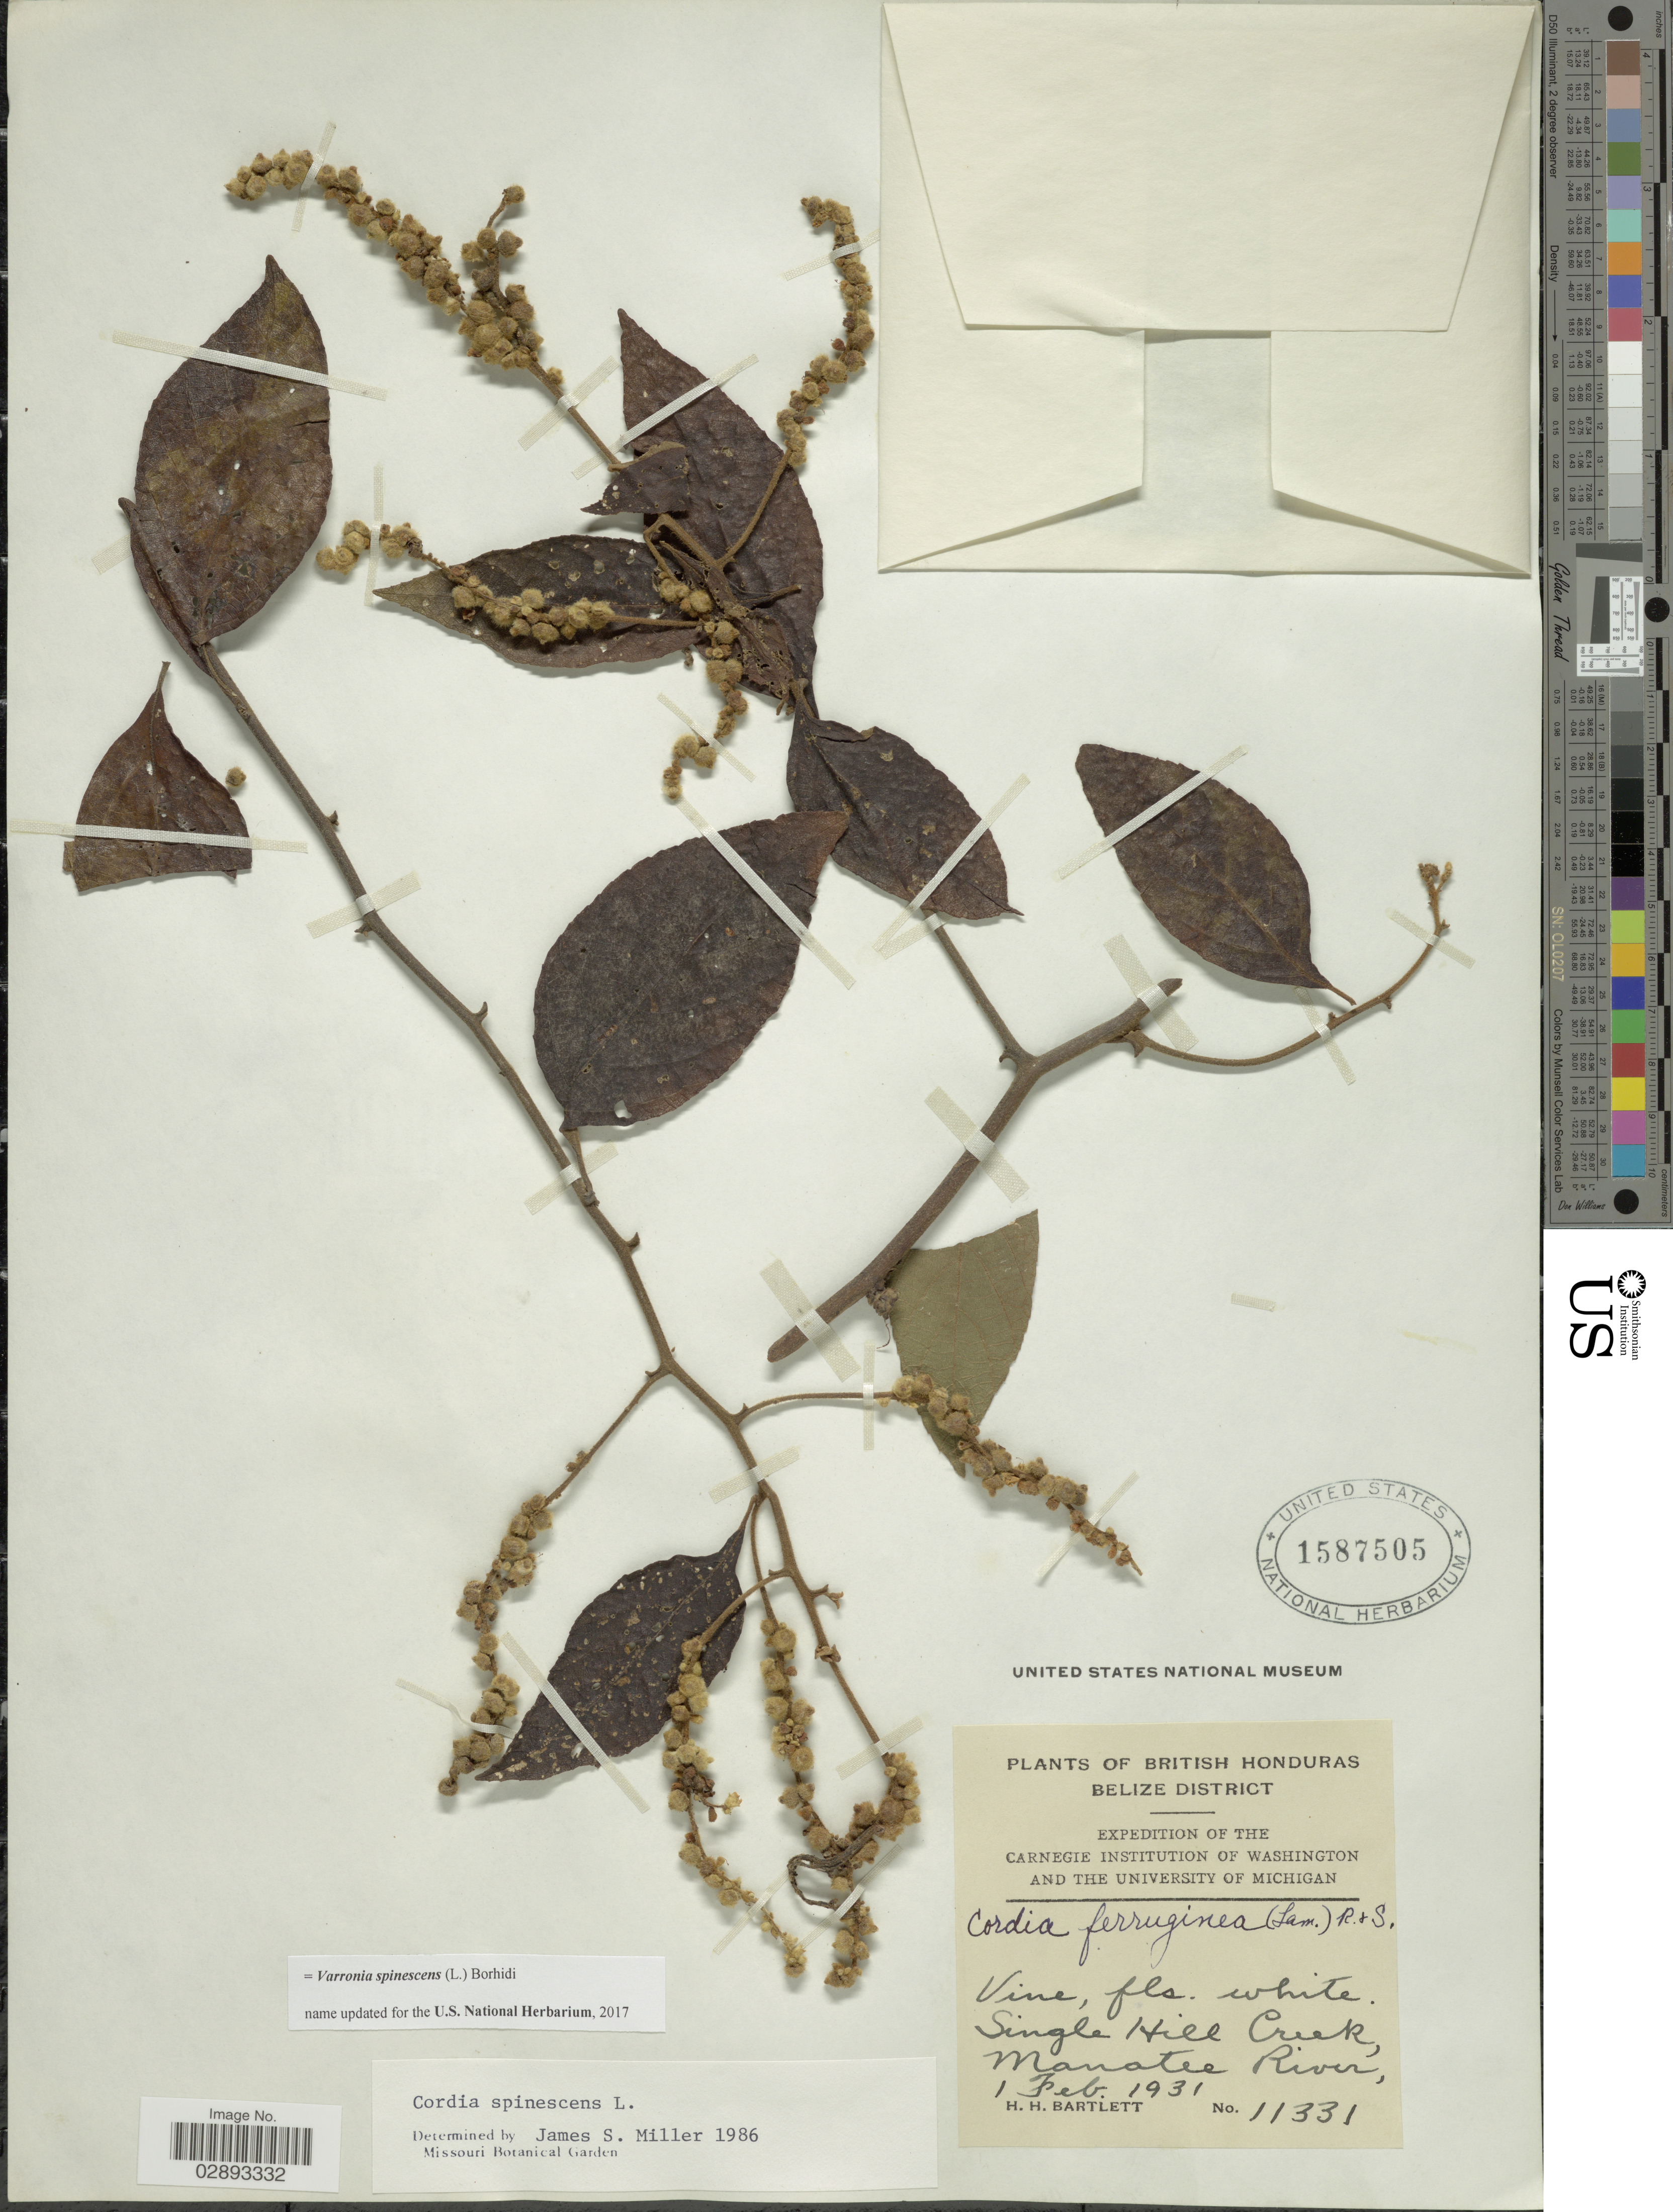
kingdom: Plantae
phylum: Tracheophyta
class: Magnoliopsida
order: Boraginales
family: Cordiaceae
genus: Varronia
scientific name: Varronia spinescens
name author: (L.) Borhidi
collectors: H. H. Bartlett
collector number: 11331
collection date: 1931-02-01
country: Belize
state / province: Belize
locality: British Honduras, Belize District, Single Hill Creek, Manatee River.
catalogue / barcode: US 1587505